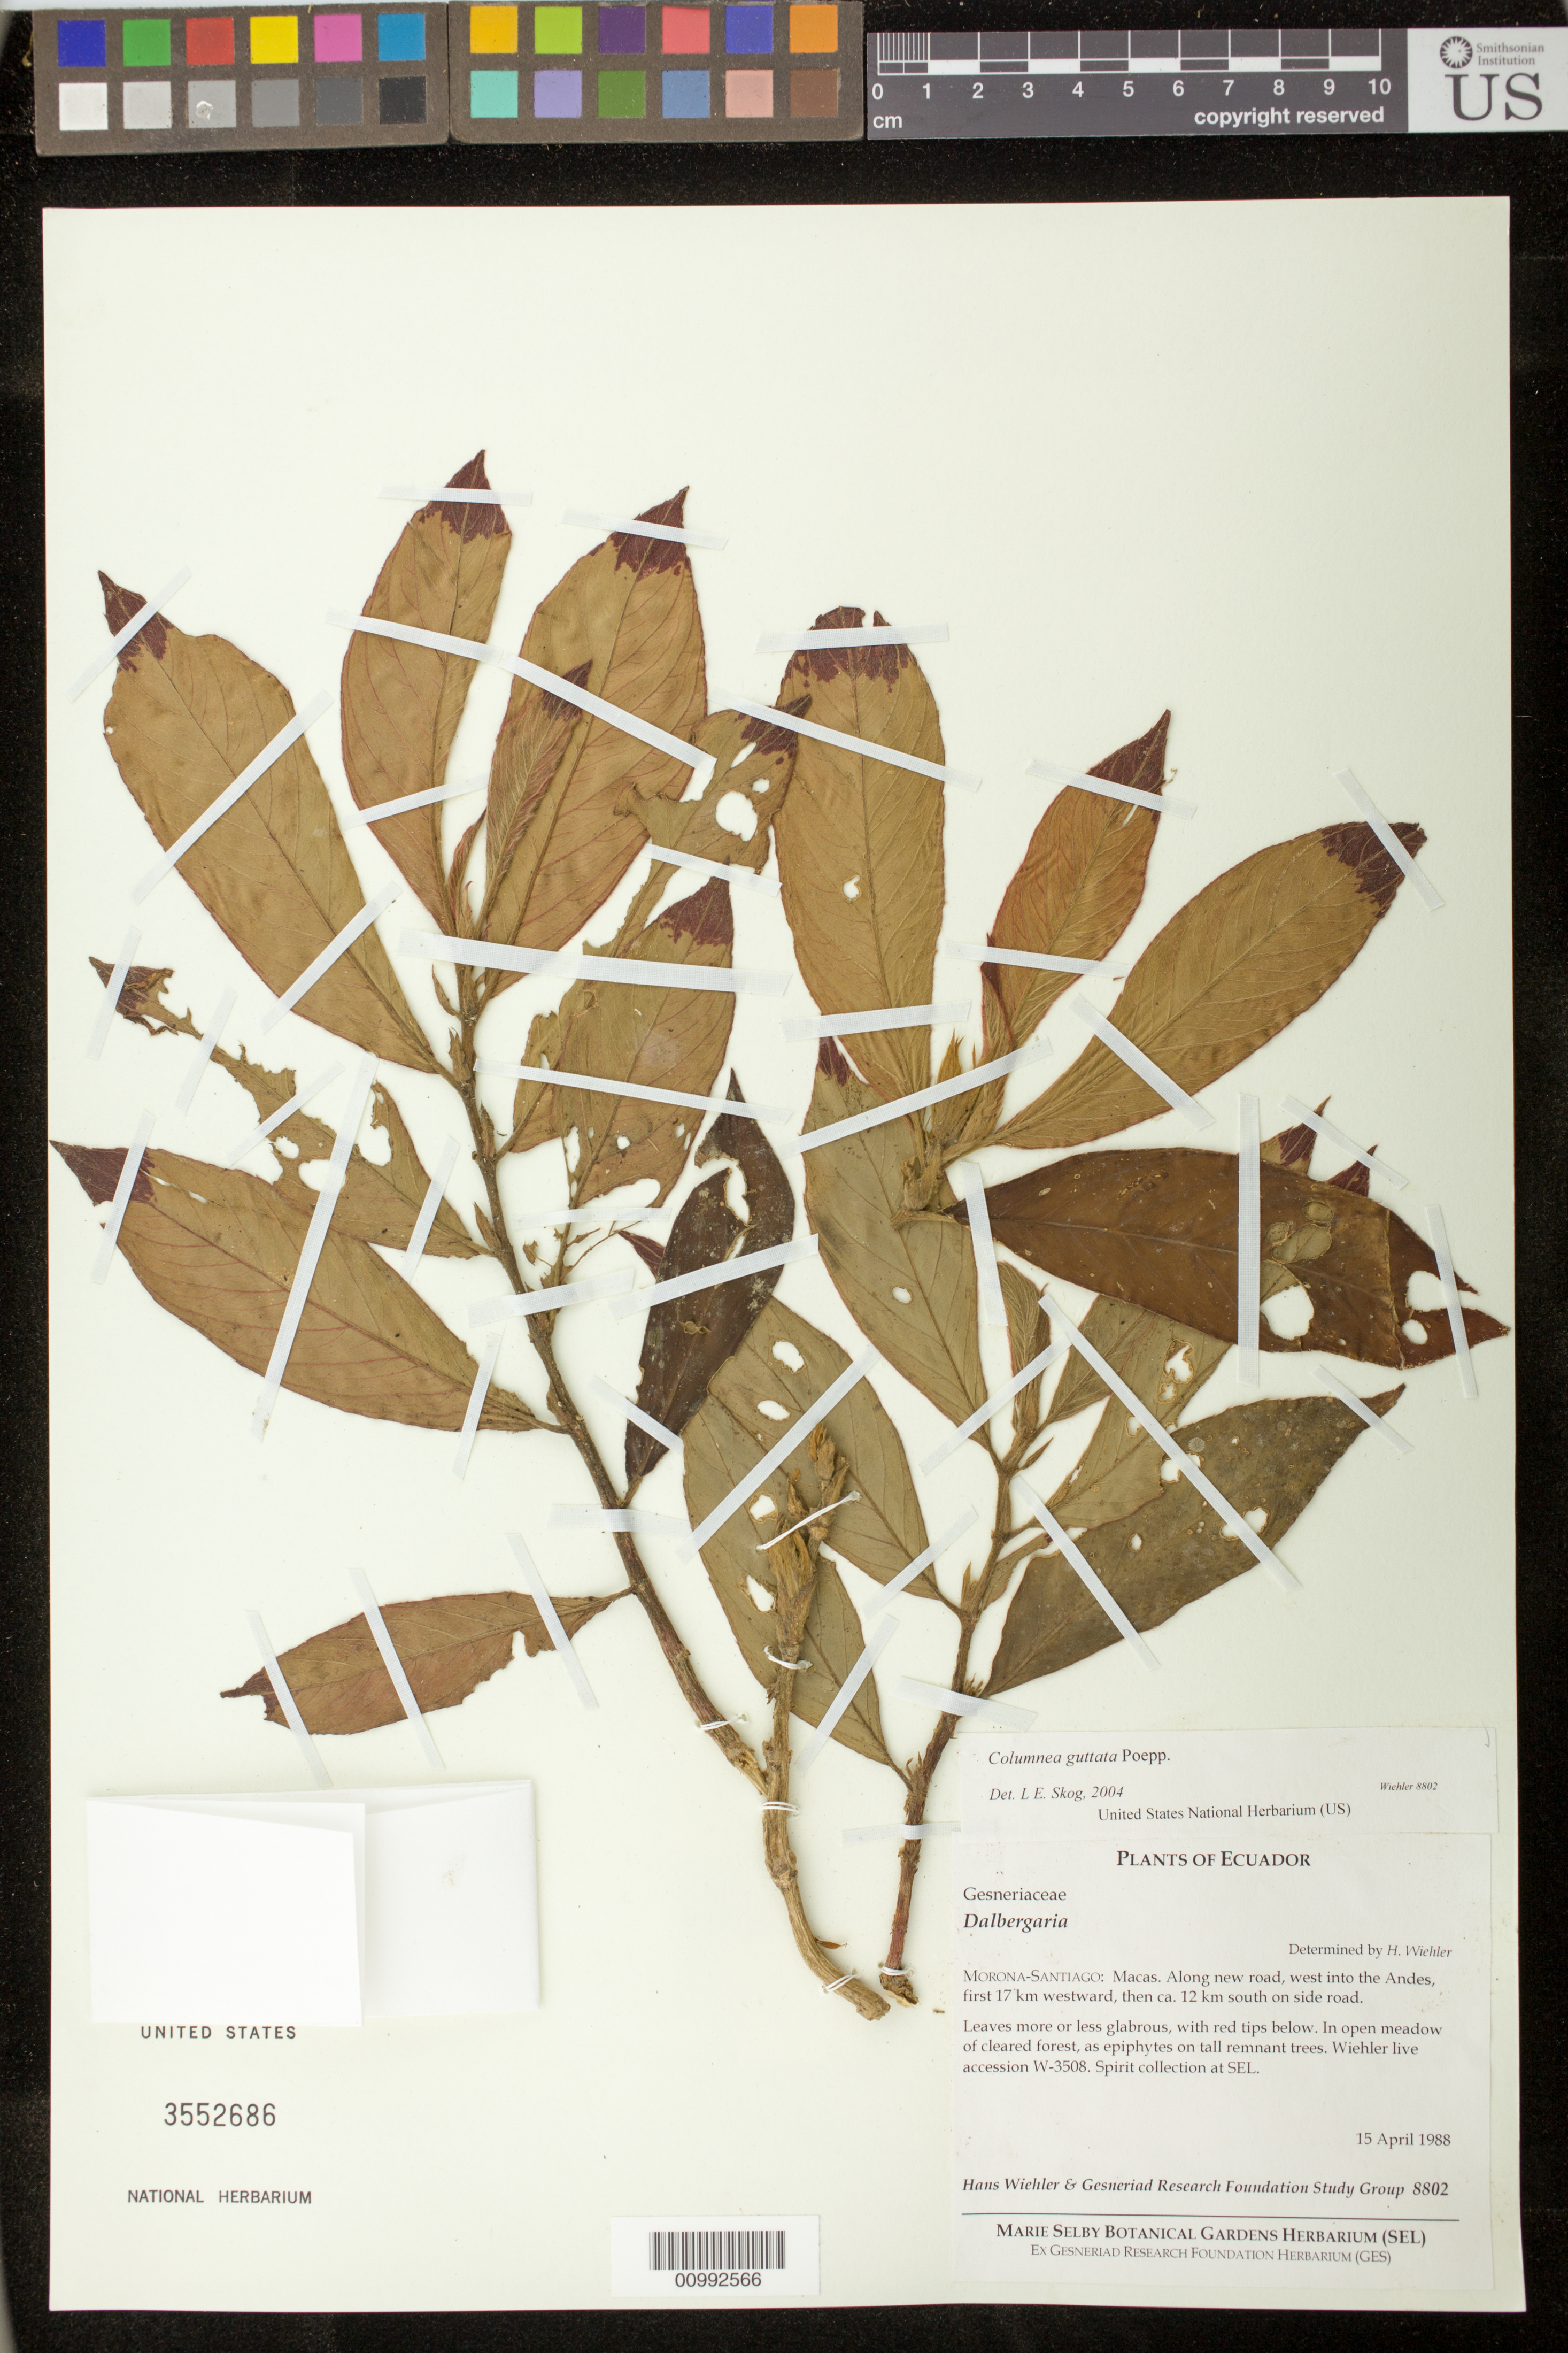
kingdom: Plantae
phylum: Tracheophyta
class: Magnoliopsida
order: Lamiales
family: Gesneriaceae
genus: Columnea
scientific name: Columnea guttata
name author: Poepp.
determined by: Skog, Laurence E.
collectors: H. J. Wiehler & GRF Study Group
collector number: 8802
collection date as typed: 15 Apr 1988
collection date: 1988-04-15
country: Ecuador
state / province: Morona-Santiago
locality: Morona-Santiago: Macas, along new road, west into the Andes, first 17 km westward, then ca. 12 km south on side road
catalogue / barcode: US 3552686